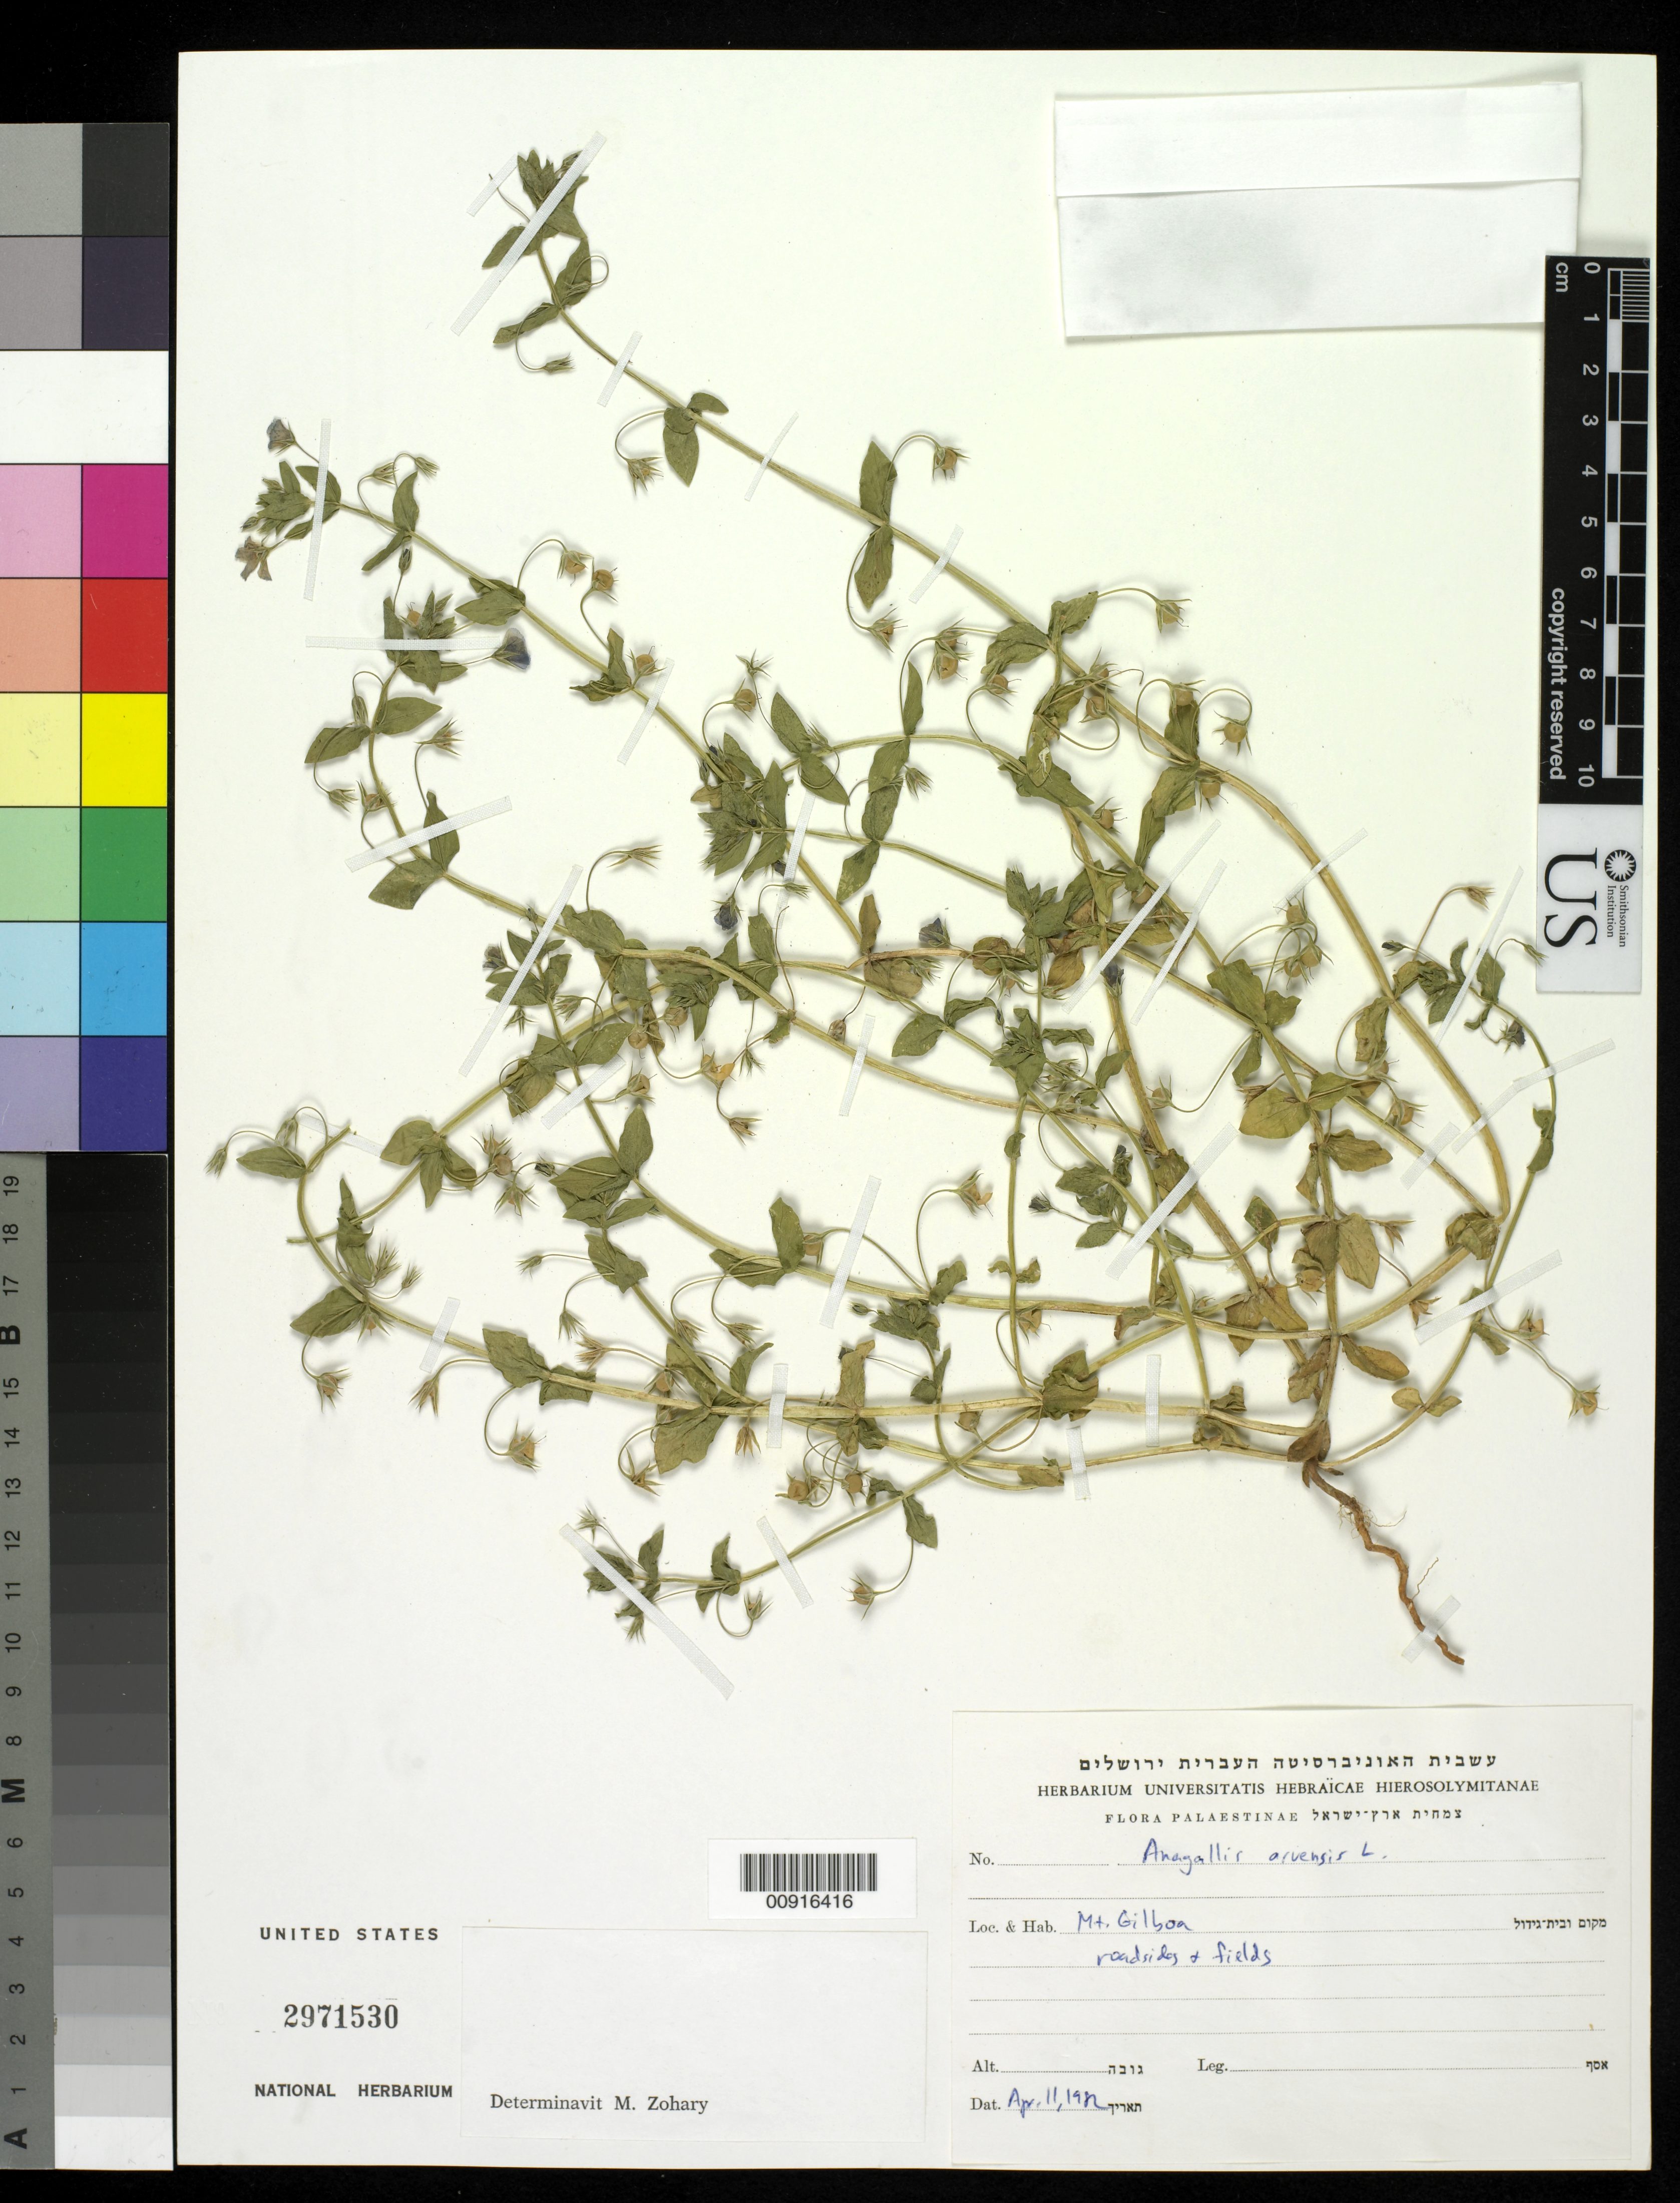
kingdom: Plantae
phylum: Tracheophyta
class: Magnoliopsida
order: Ericales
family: Primulaceae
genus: Anagallis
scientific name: Anagallis arvensis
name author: L.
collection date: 1982-04-11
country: Israel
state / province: Northern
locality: Mt. Gilboa roadsides and fields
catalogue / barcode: US 2971530